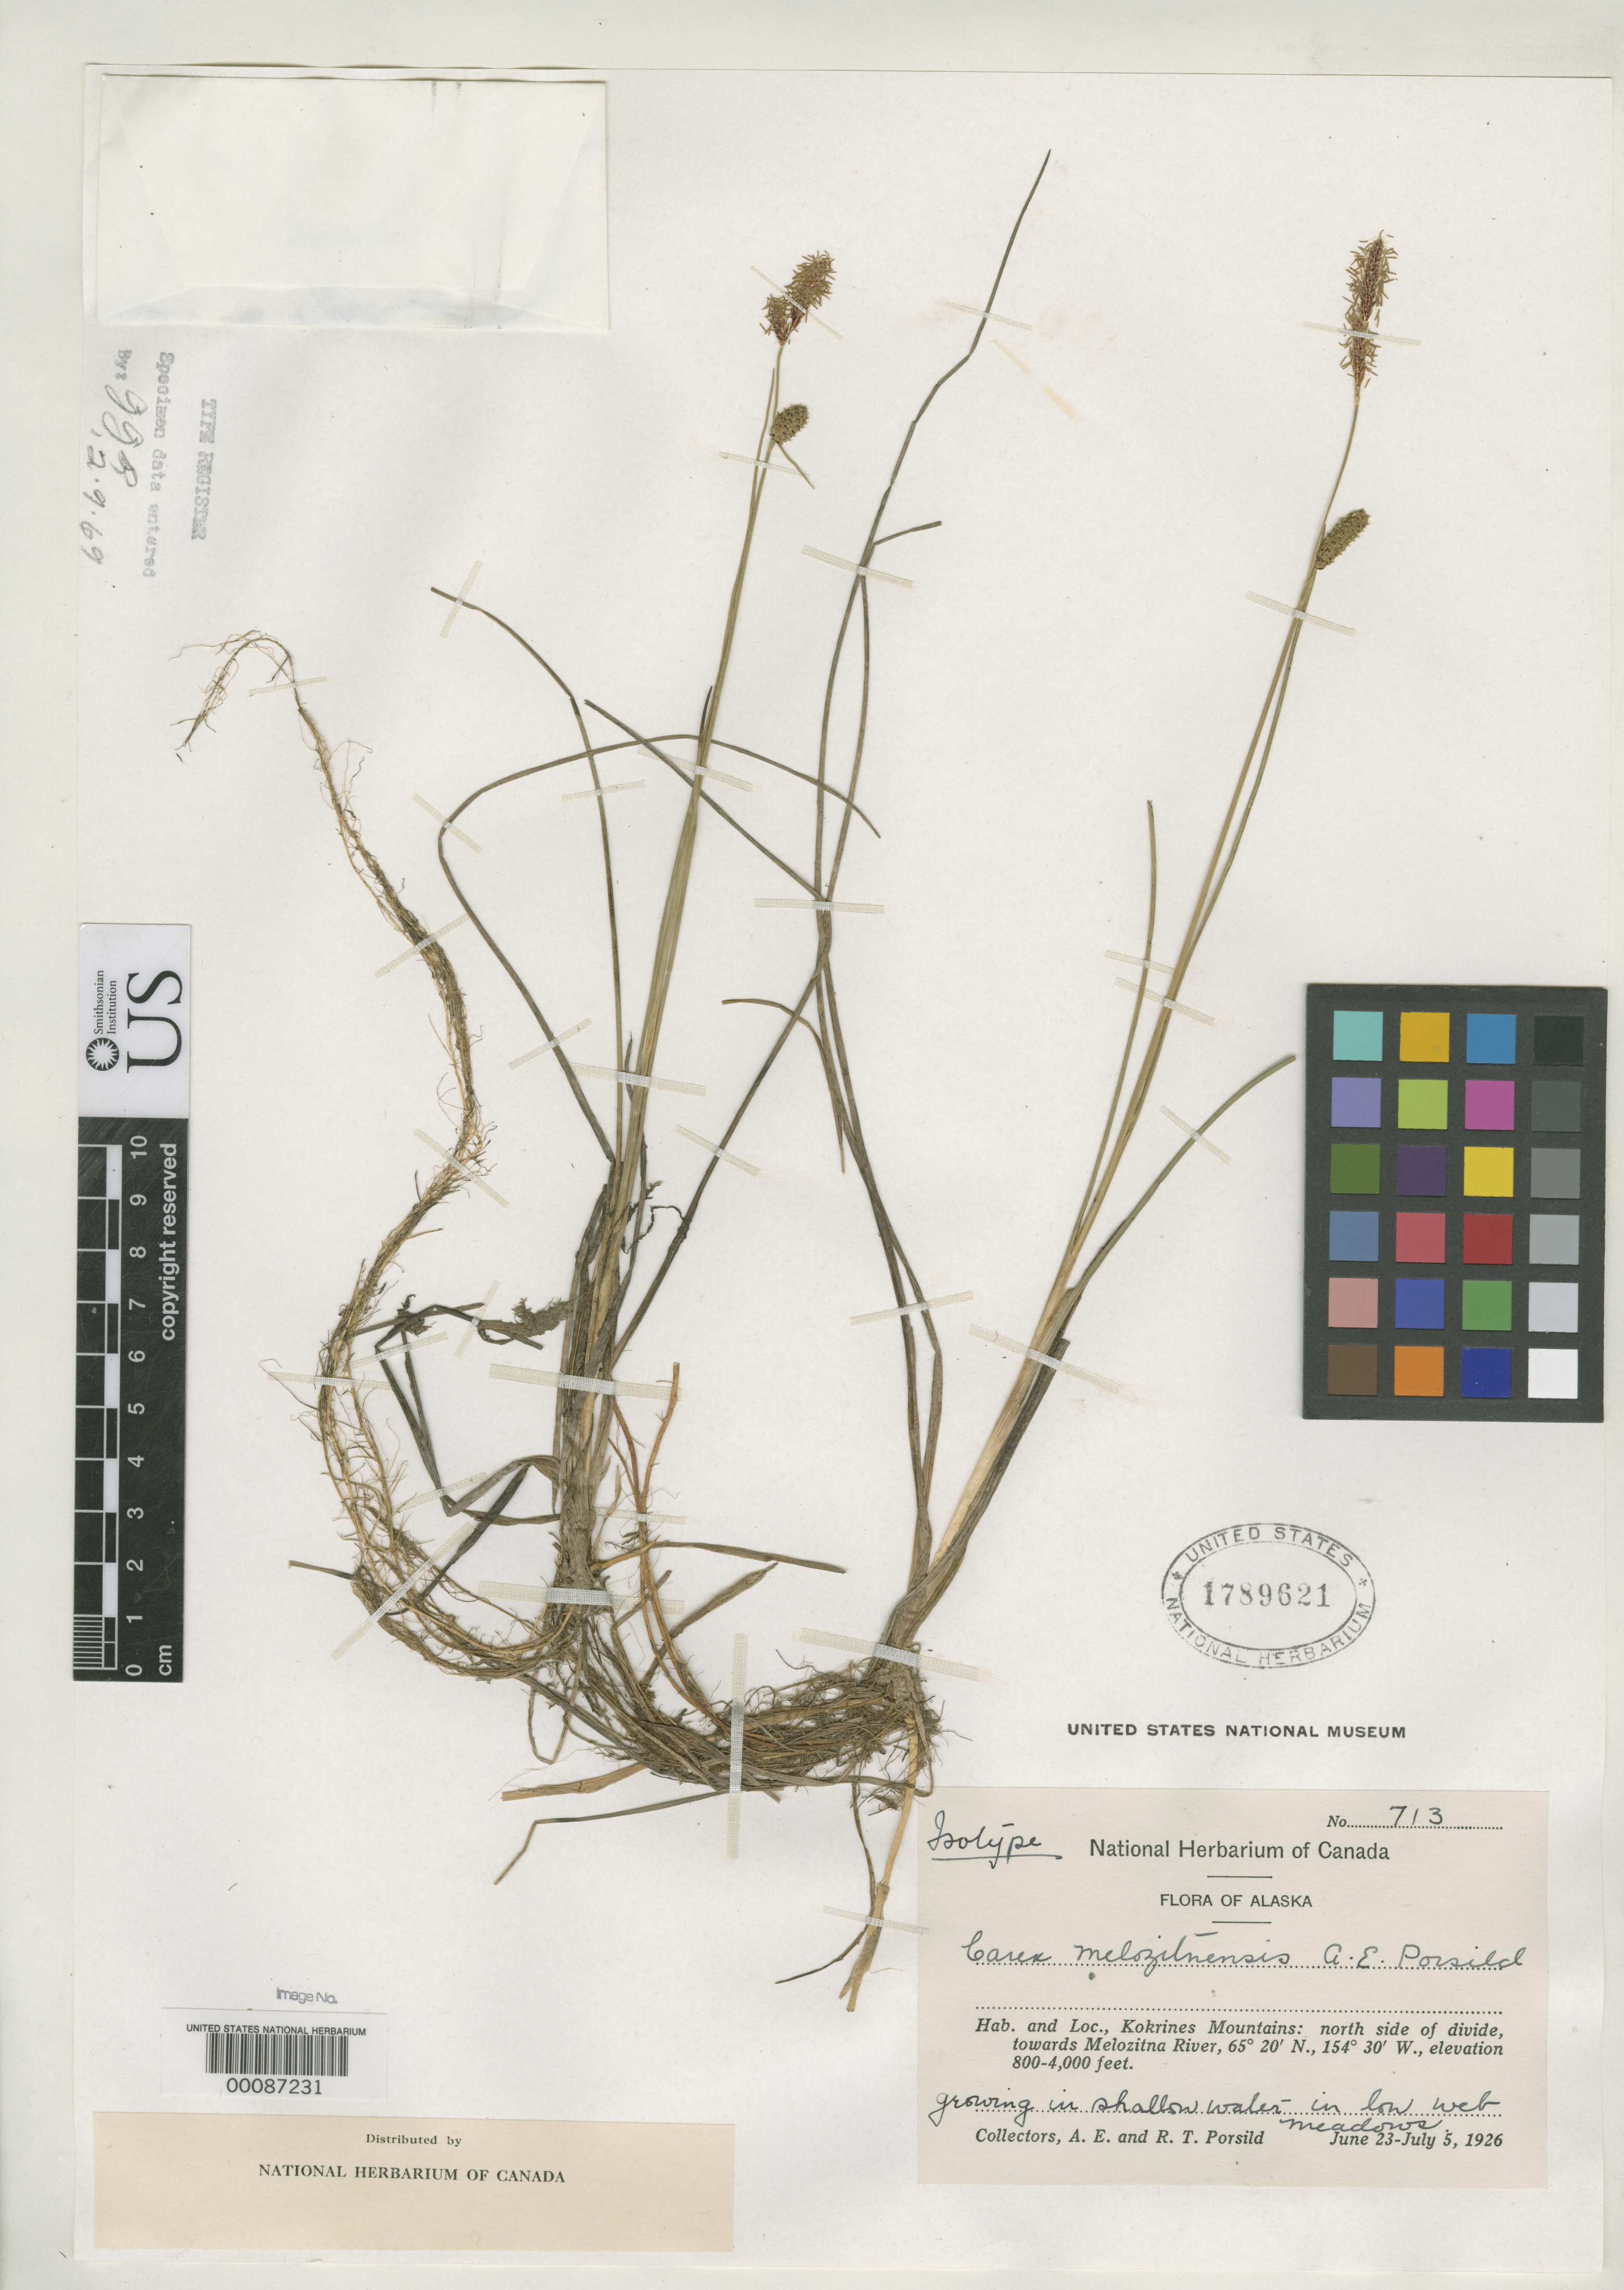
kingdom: Plantae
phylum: Tracheophyta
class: Liliopsida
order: Poales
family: Cyperaceae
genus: Carex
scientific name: Carex melozitnensis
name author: A.E. Porsild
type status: Isotype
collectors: A. E. Porsild & R. T. Porsild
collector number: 713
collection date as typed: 23 Jun 1926 to 05 Jul 1926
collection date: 1926-06-23/1926-07-05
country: United States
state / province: Alaska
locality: Kokrines Mountains, N side of Divide, towards Melozitna River.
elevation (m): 244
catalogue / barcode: US 1789621